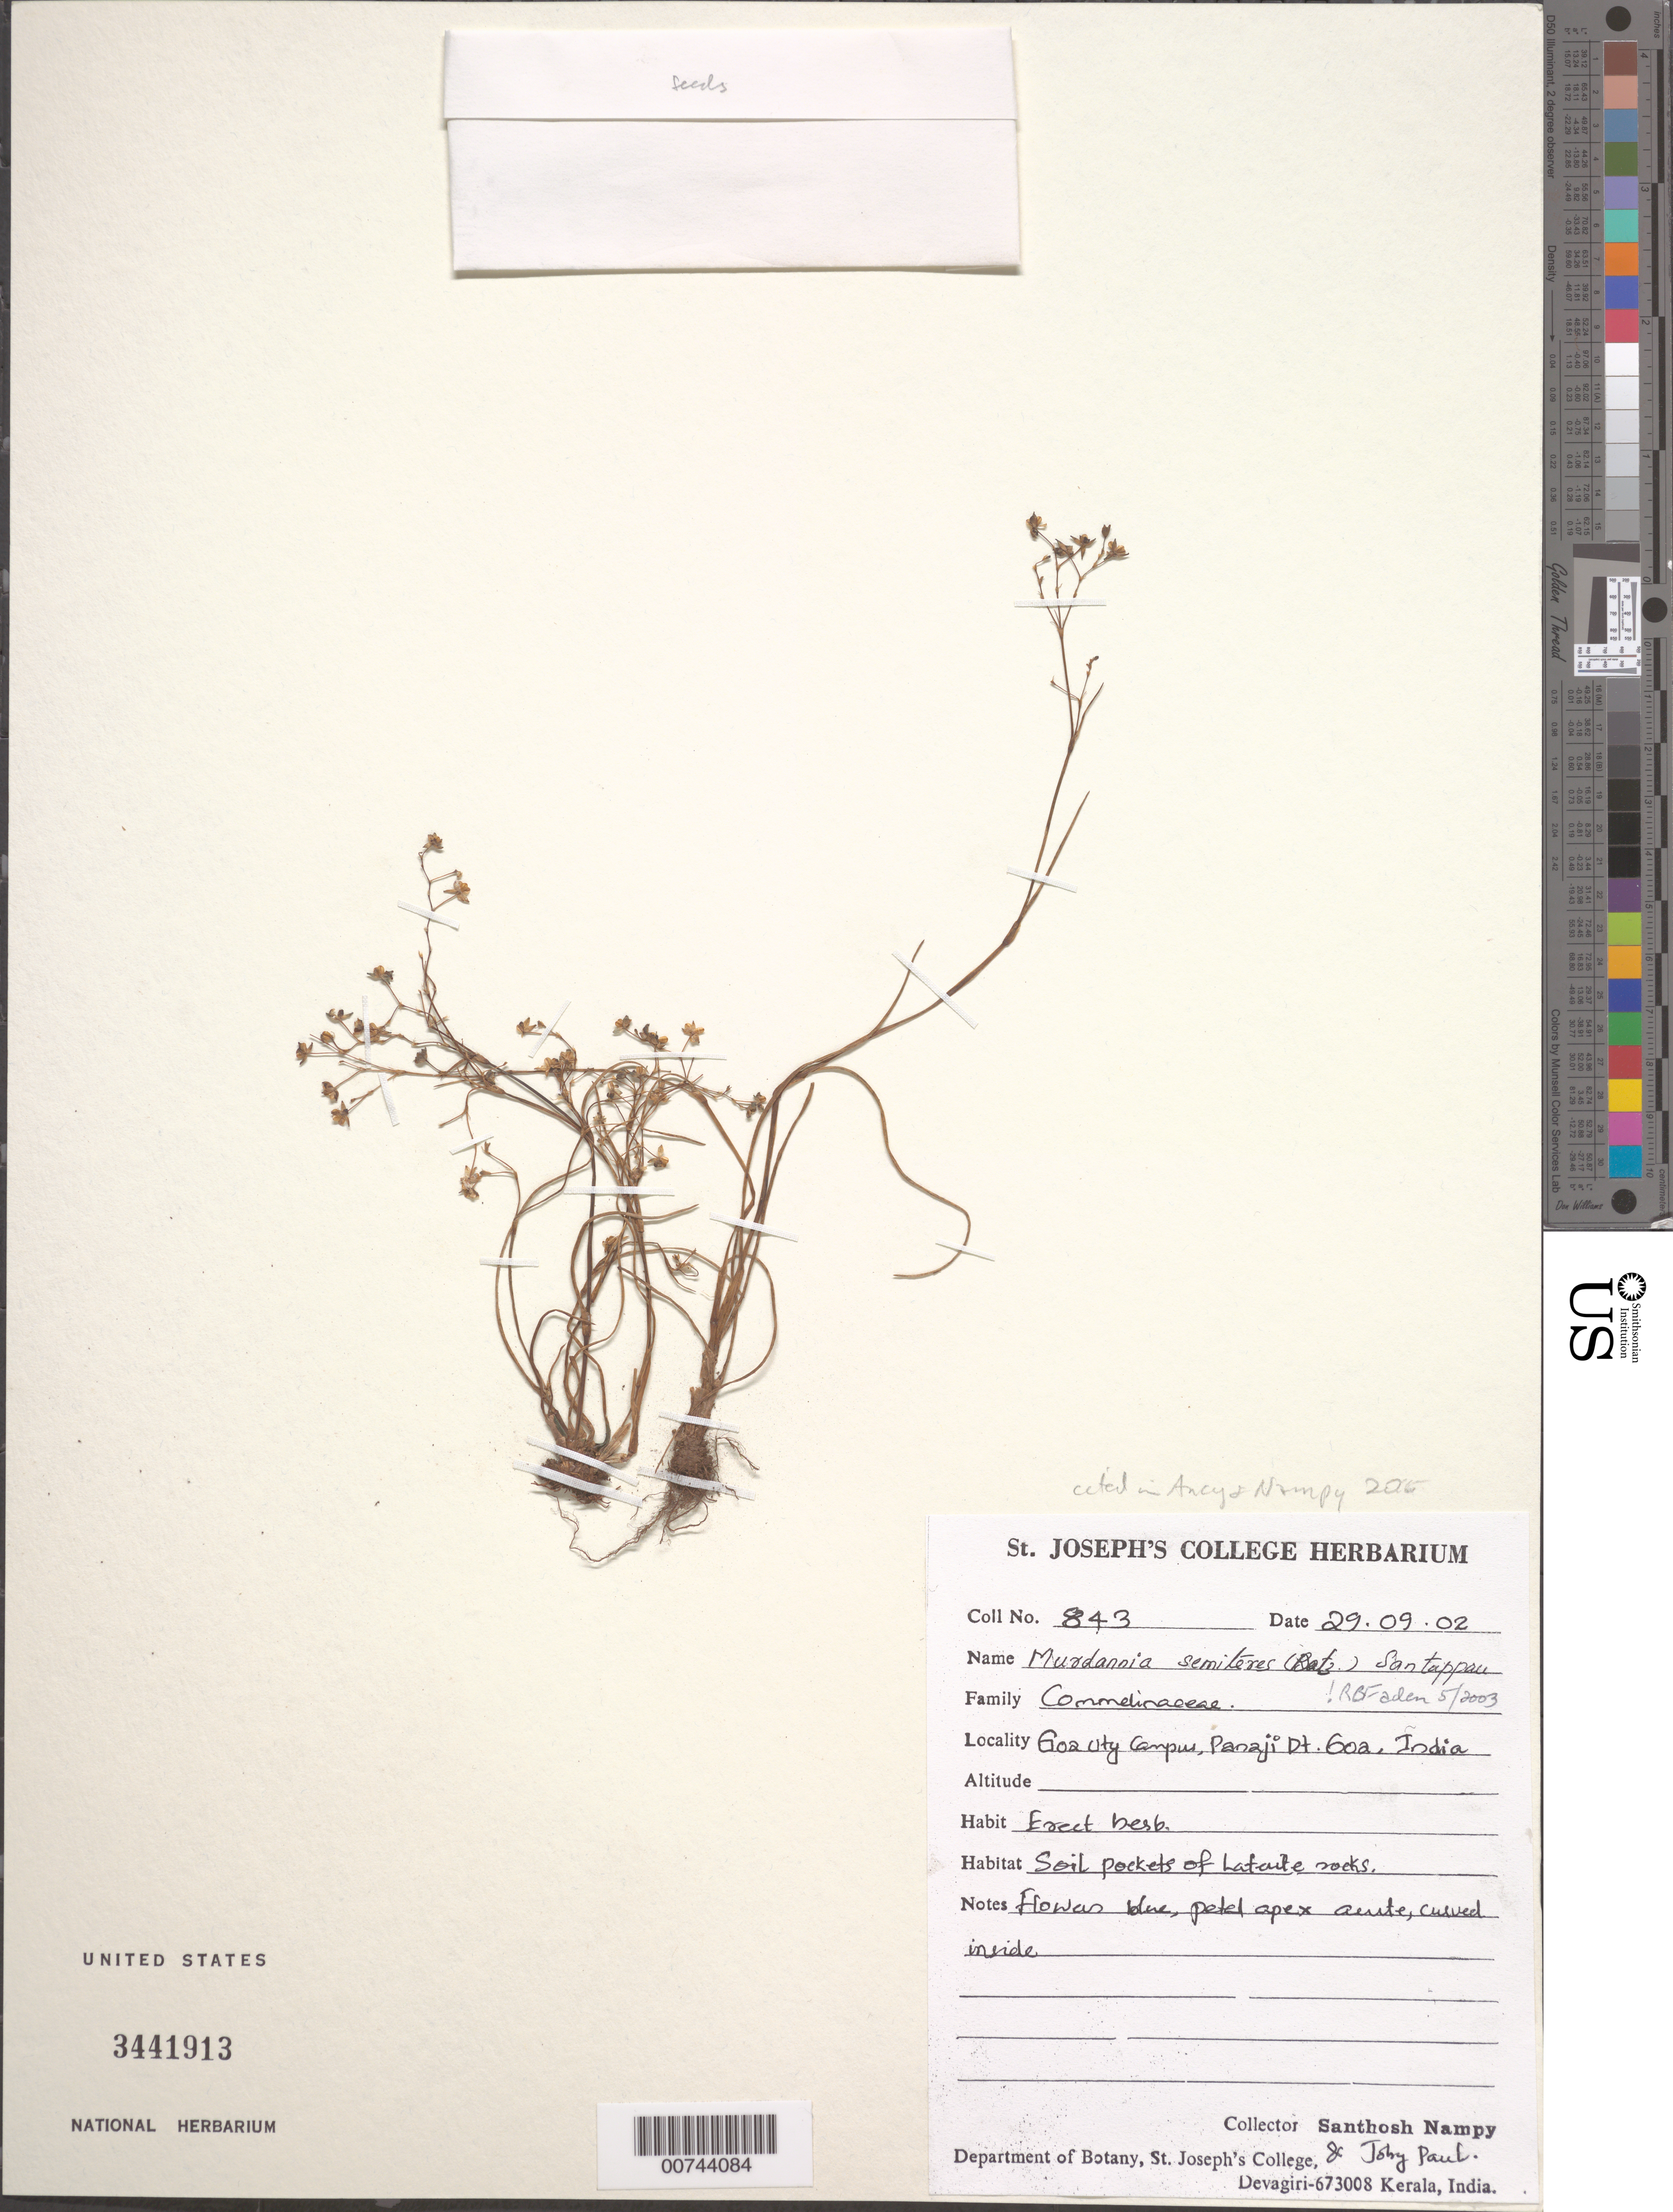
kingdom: Plantae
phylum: Tracheophyta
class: Liliopsida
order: Commelinales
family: Commelinaceae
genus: Murdannia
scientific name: Murdannia semiteres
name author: (Dalzell) Santapau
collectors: S. Nampy & J. Paul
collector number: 843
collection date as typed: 29 Sep 2002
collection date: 2002-09-29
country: India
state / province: Goa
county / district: Paraji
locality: Goa City Campus.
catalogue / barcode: US 3441913